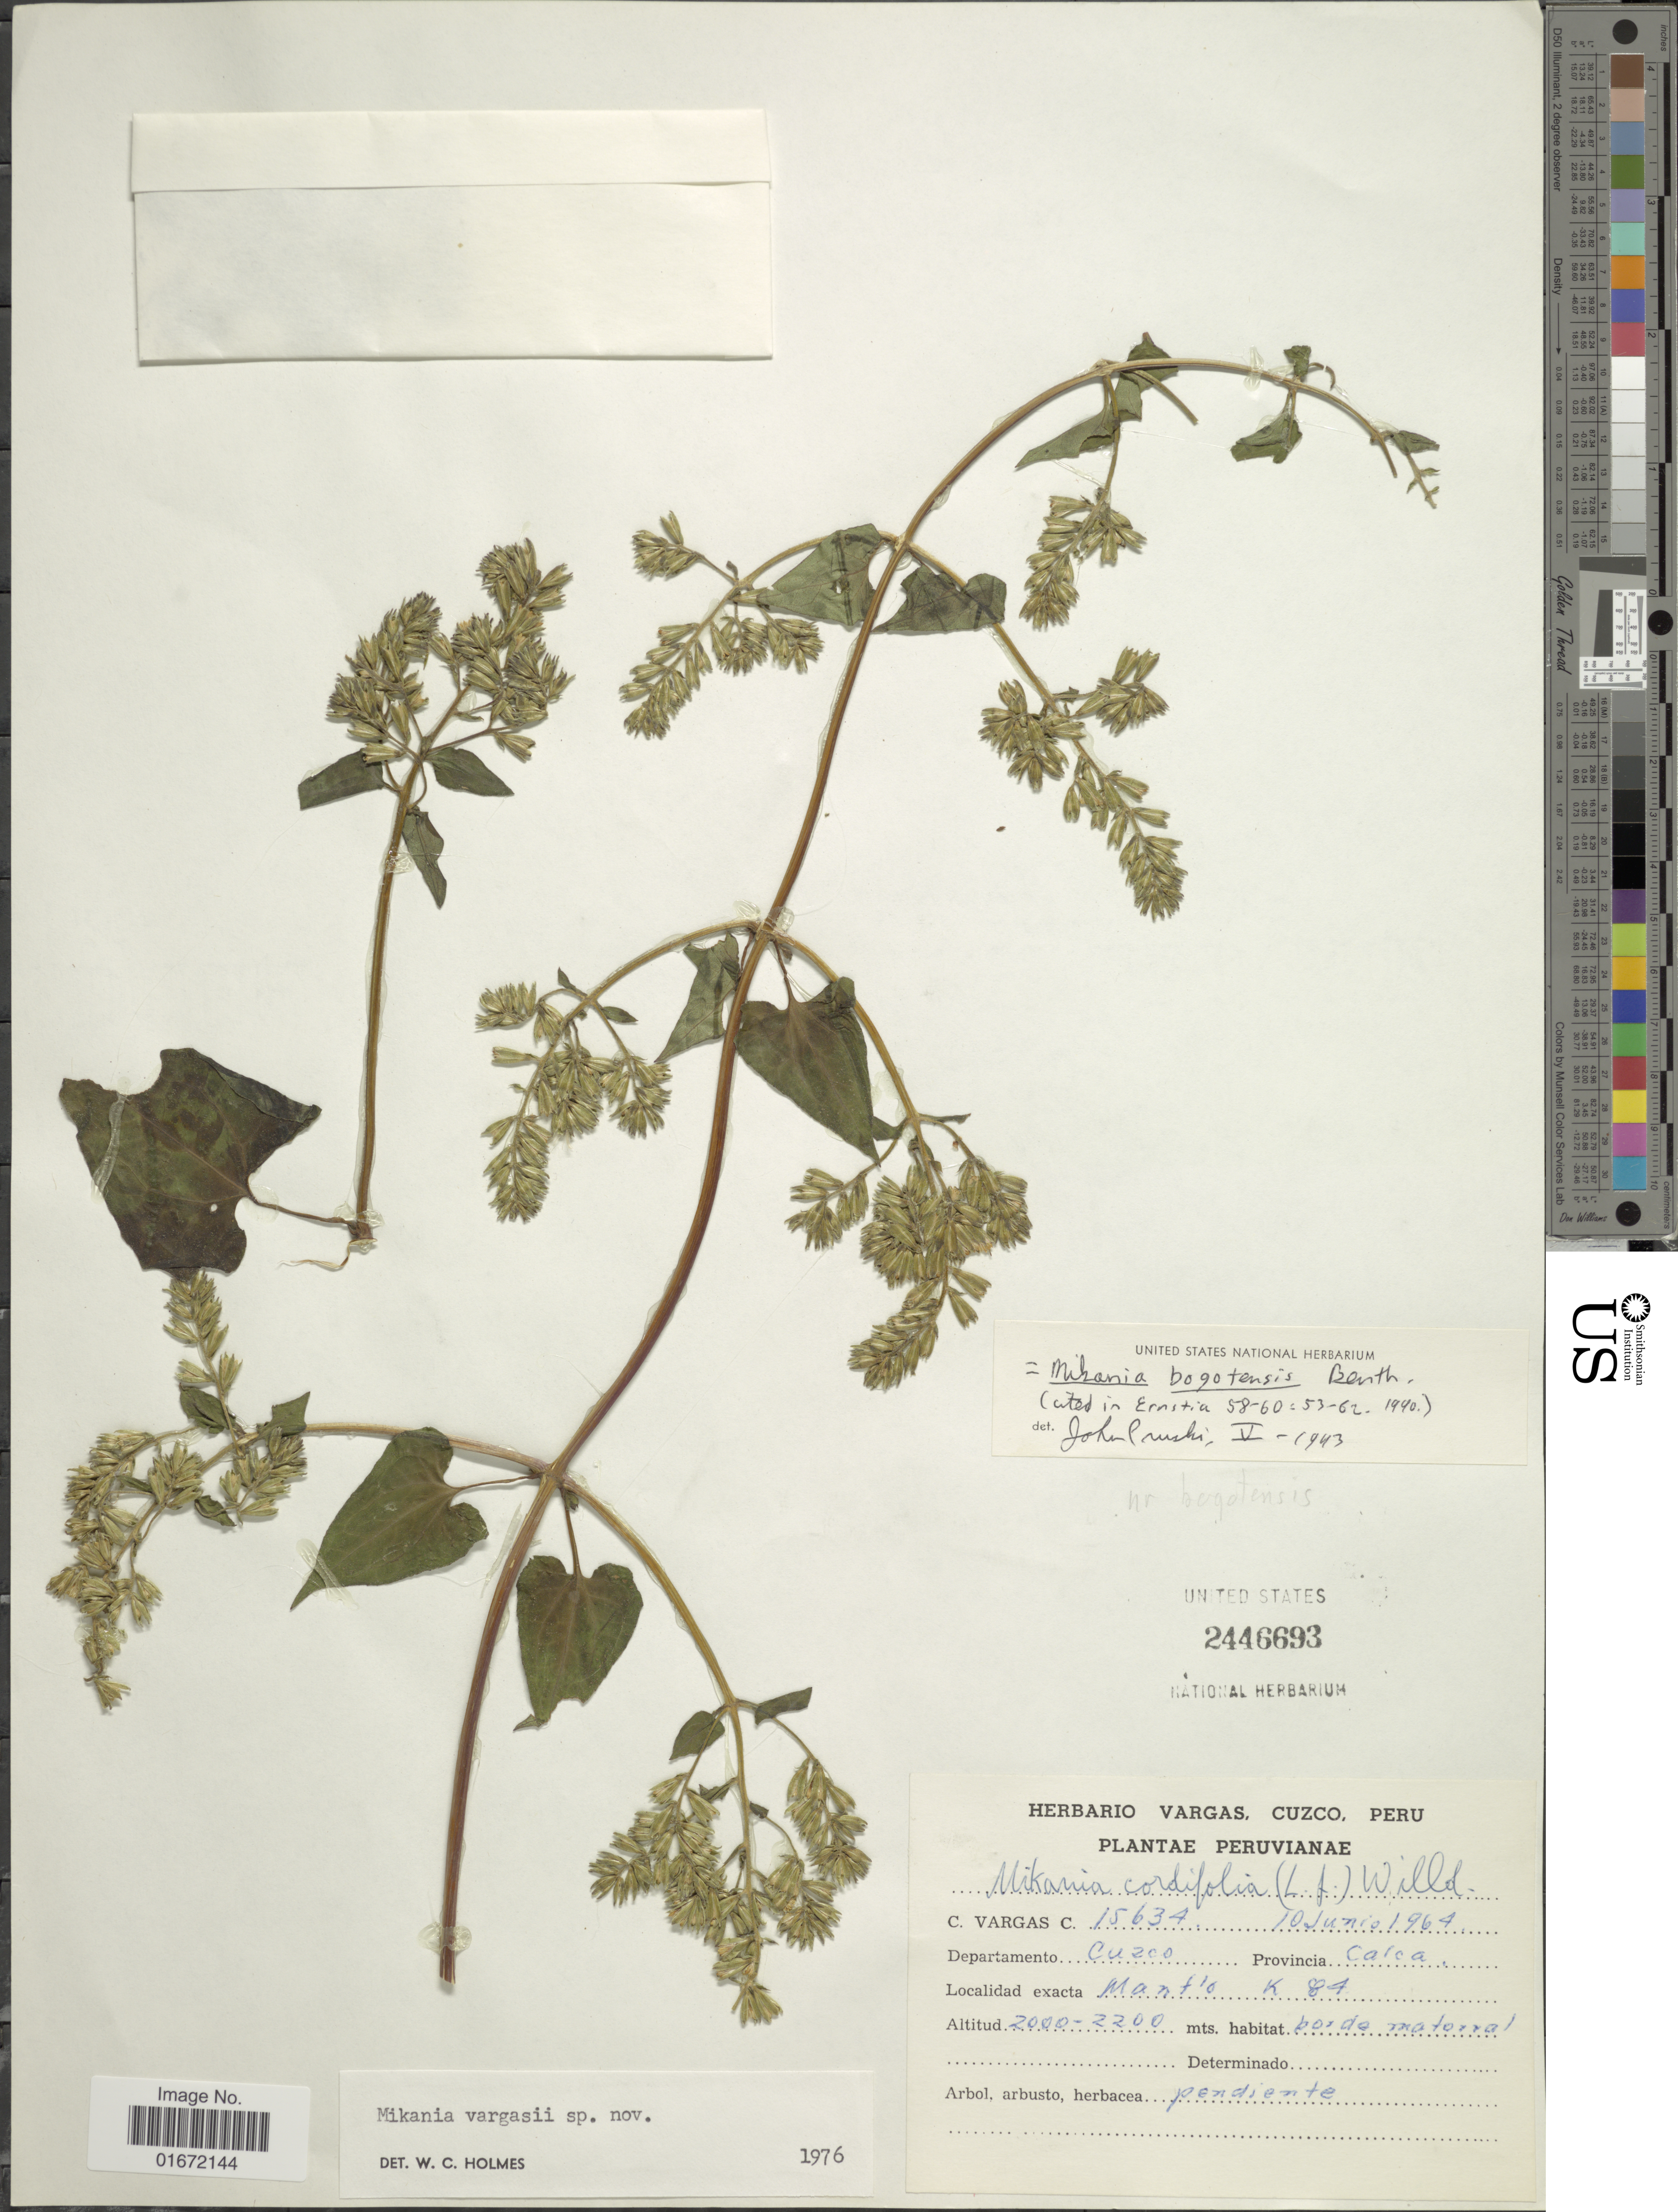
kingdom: Plantae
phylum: Tracheophyta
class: Magnoliopsida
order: Asterales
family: Asteraceae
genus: Mikania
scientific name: Mikania bogotensis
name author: Benth.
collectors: C. Vargas Calderón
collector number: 15634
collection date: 1964-06-10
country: Peru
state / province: Cusco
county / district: Calca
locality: Manto K 84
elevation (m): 2000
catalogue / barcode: US 2446693